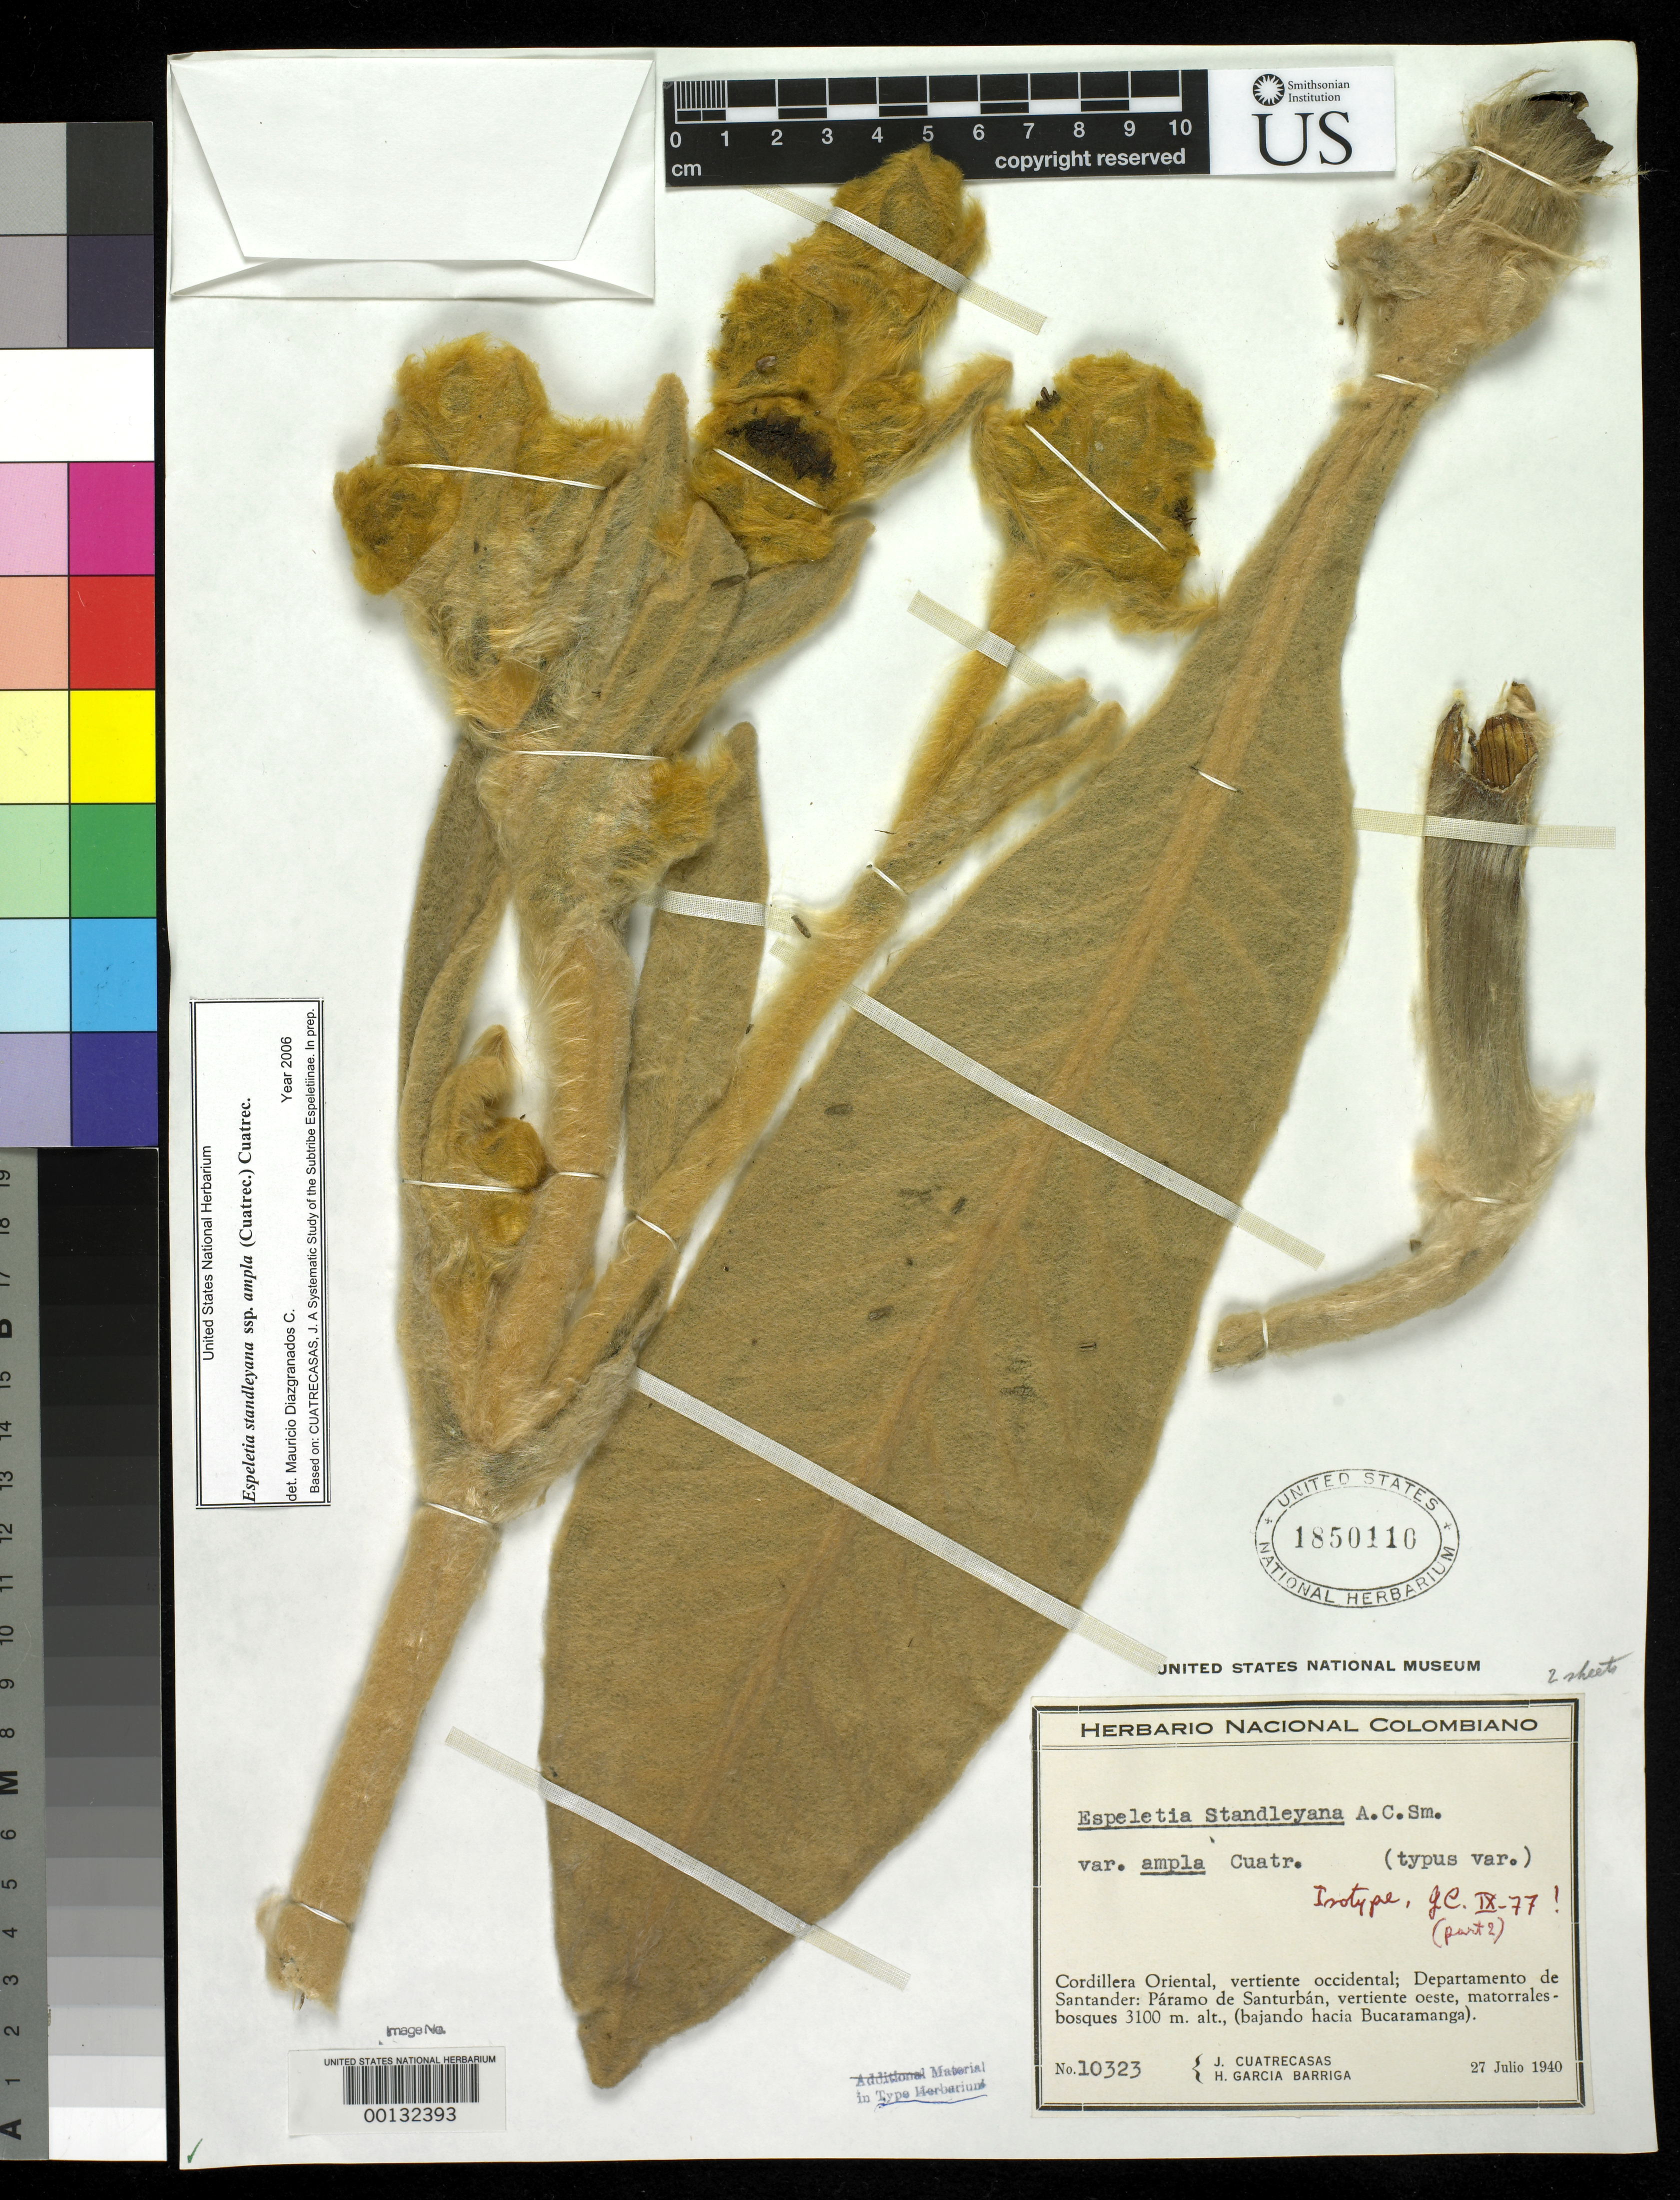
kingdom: Plantae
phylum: Tracheophyta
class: Magnoliopsida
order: Asterales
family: Asteraceae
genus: Espeletia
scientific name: Espeletia standleyana var. ampla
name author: Cuatrec.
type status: Isotype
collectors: J. Cuatrecasas & H. García Barriga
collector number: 10323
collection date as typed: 27 Jul 1940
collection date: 1940-07-27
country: Colombia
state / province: Santander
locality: Cordillera Oriental, vertiente occidental, Páramo de Santurbán, vertiente oeste, bajando hacia Bucaramango. [Cordillera Oriental, W slope, Páramo de Santurban, W slope, descending towards Bucaramango.]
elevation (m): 3100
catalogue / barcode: US 1850110